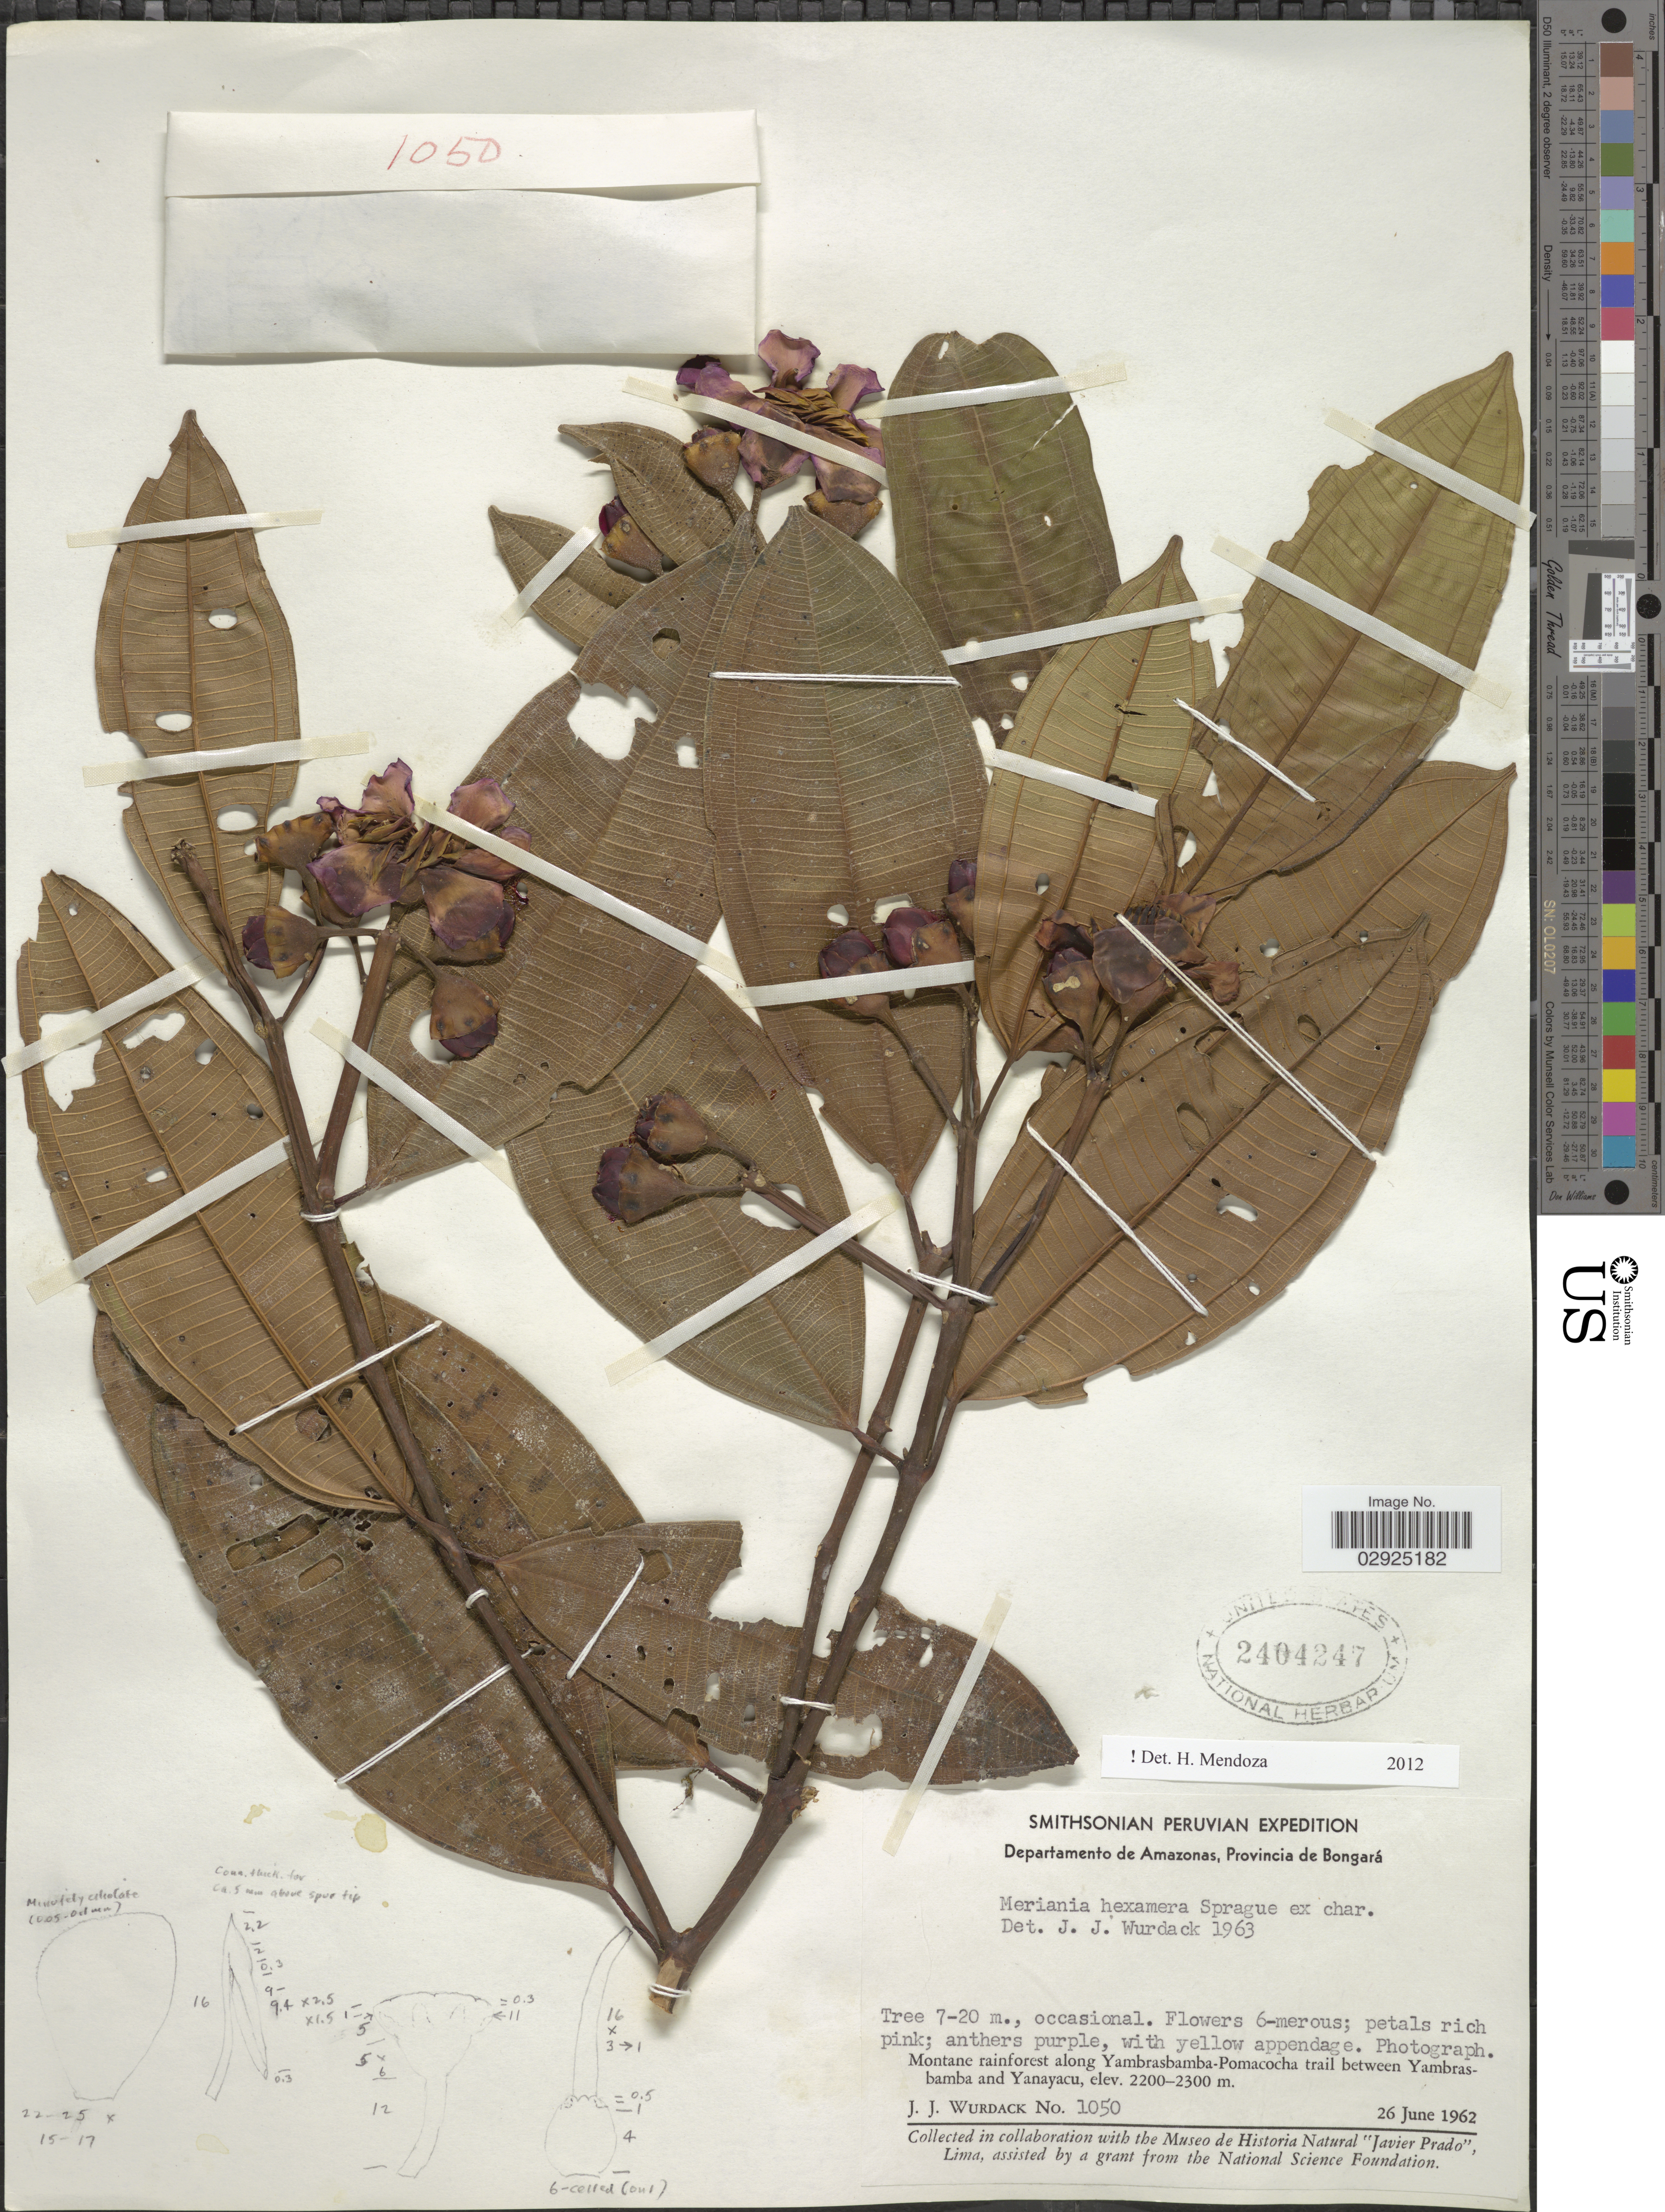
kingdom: Plantae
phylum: Tracheophyta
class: Magnoliopsida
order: Myrtales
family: Melastomataceae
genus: Meriania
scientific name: Meriania hexamera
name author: Sprague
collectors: J. J. Wurdack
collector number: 1050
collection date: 1962-06-26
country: Peru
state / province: Amazonas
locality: Departamento de Amazonas, Provincia de Bongará. Montane rainforest along Yambrasbamba-Pomacocha trail between Yambrasbamba and Yanayacu.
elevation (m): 2200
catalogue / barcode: US 2404247